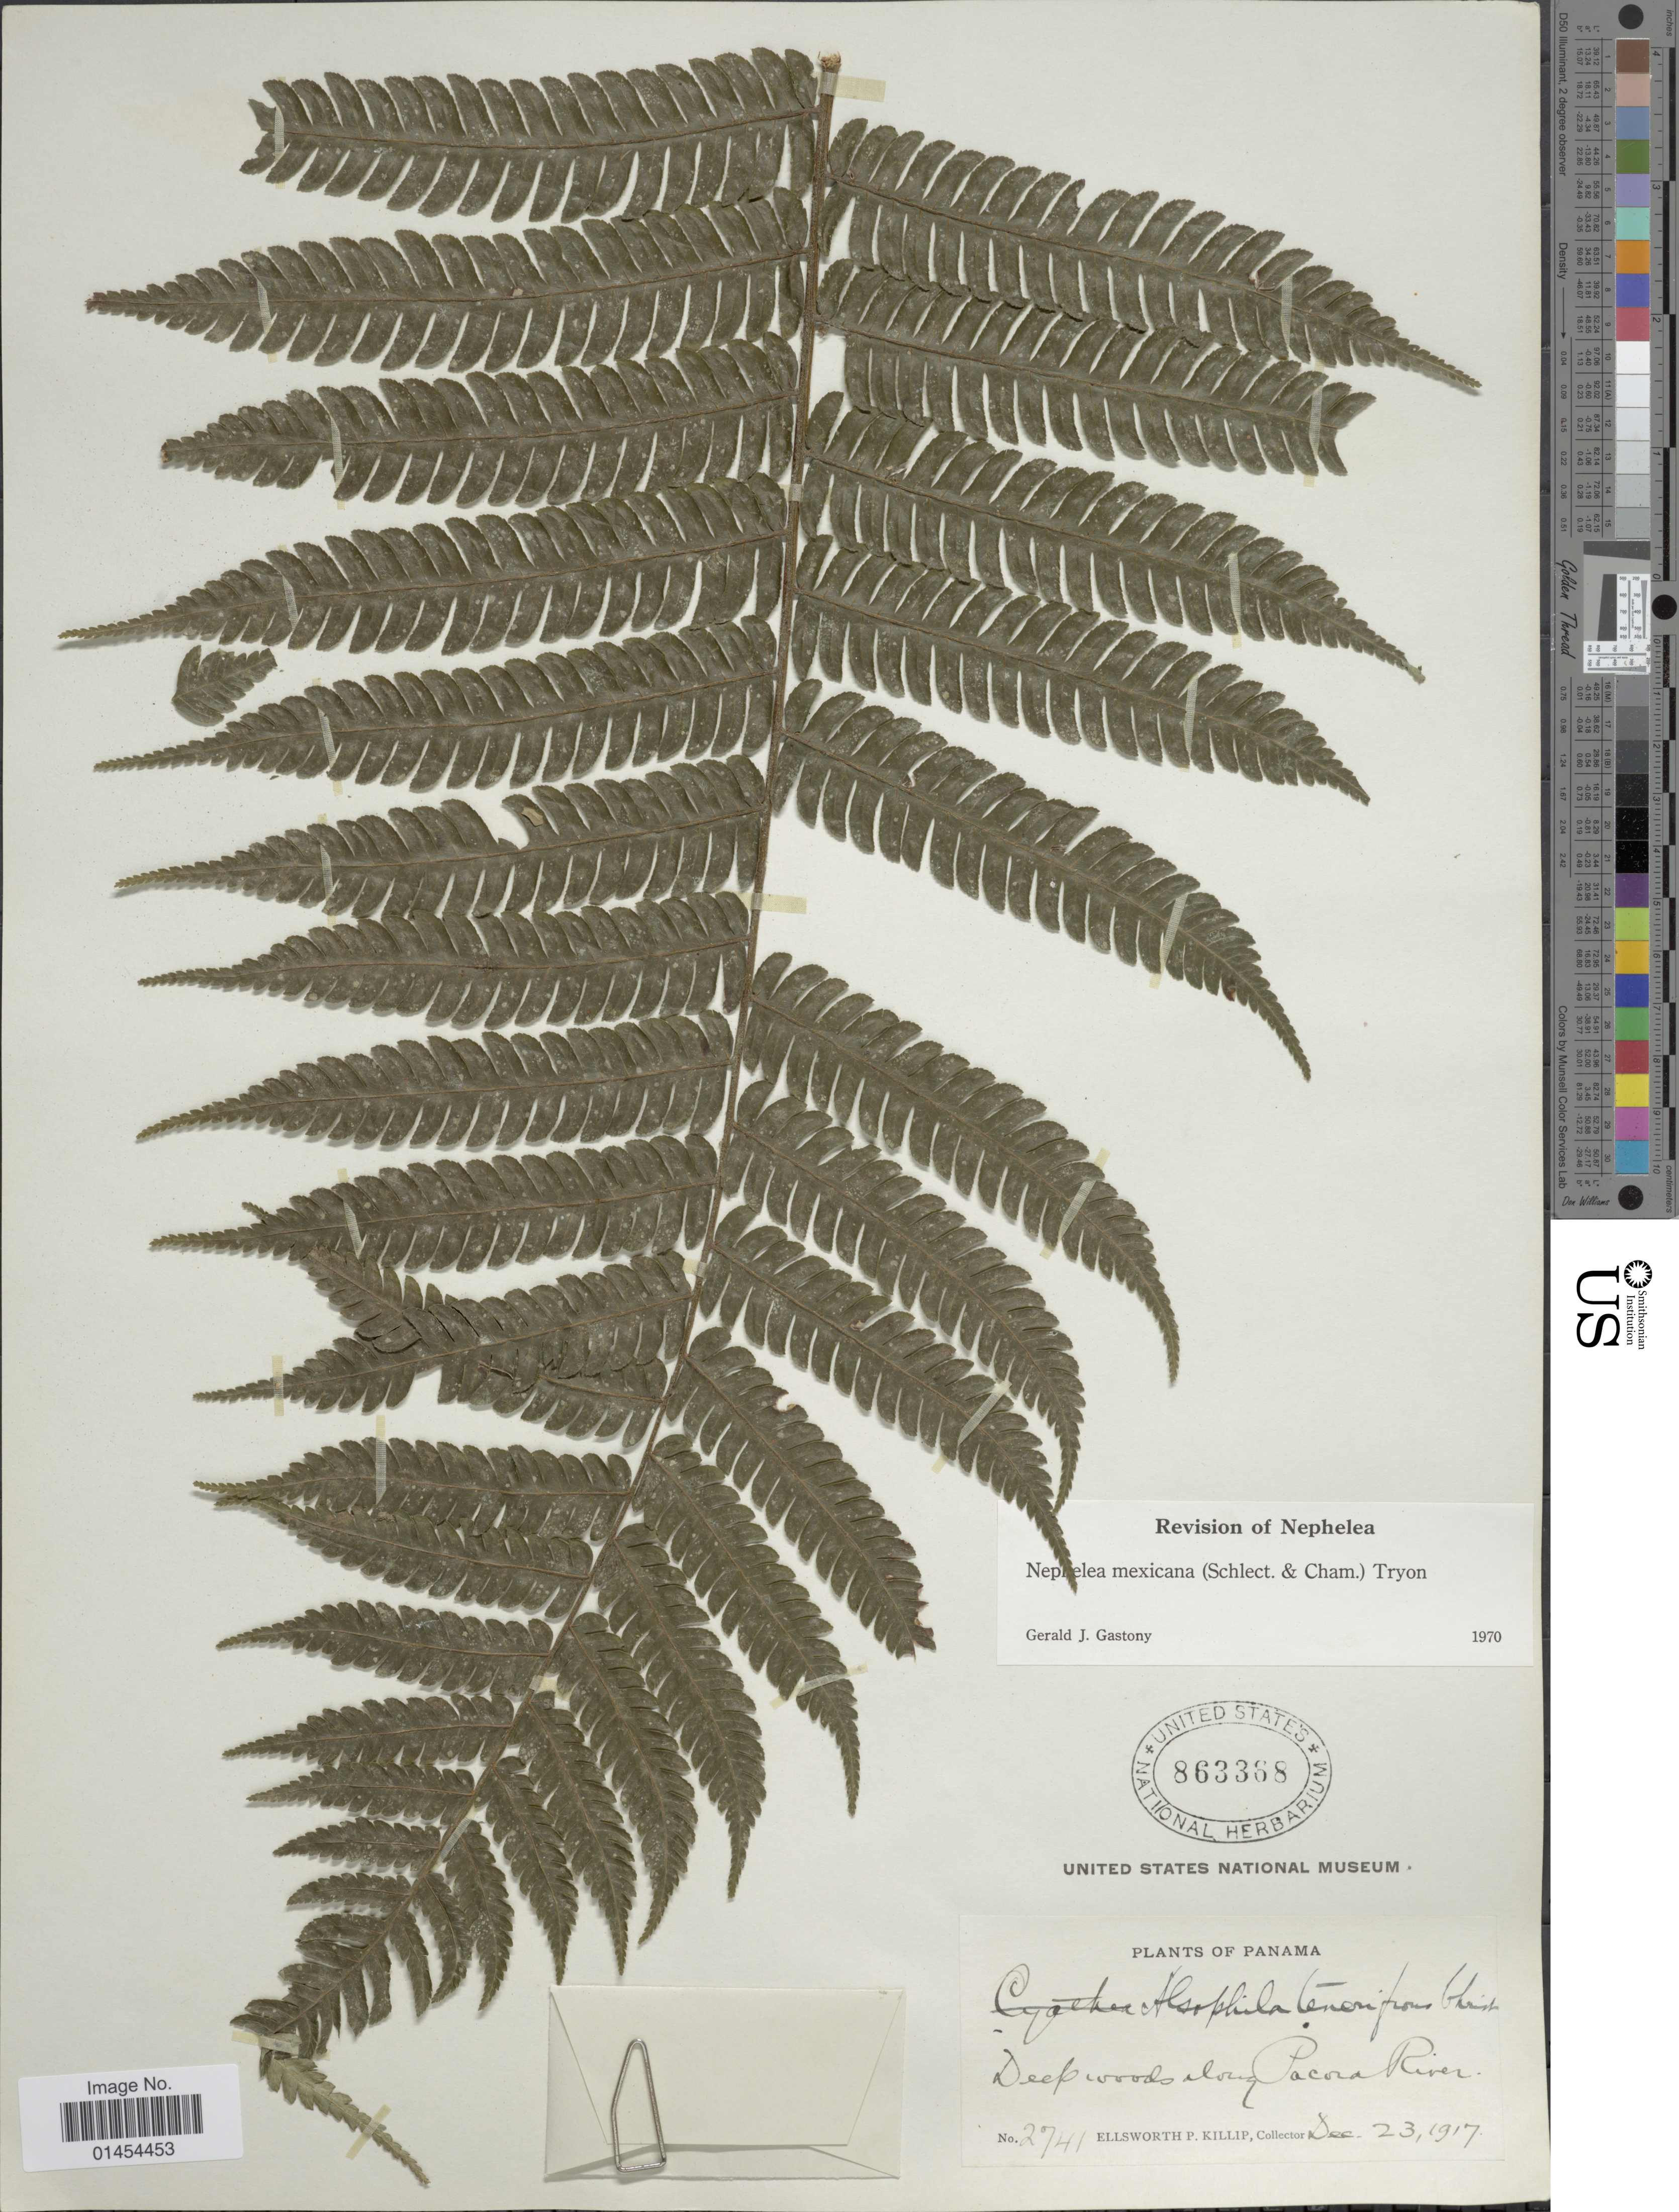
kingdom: Plantae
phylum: Tracheophyta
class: Polypodiopsida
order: Cyatheales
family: Cyatheaceae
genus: Alsophila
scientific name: Alsophila firma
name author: (Baker) D.S. Conant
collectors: E. P. Killip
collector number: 2741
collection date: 1917-12-23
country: Panama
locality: Deep woods along Pacora River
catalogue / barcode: US 863368